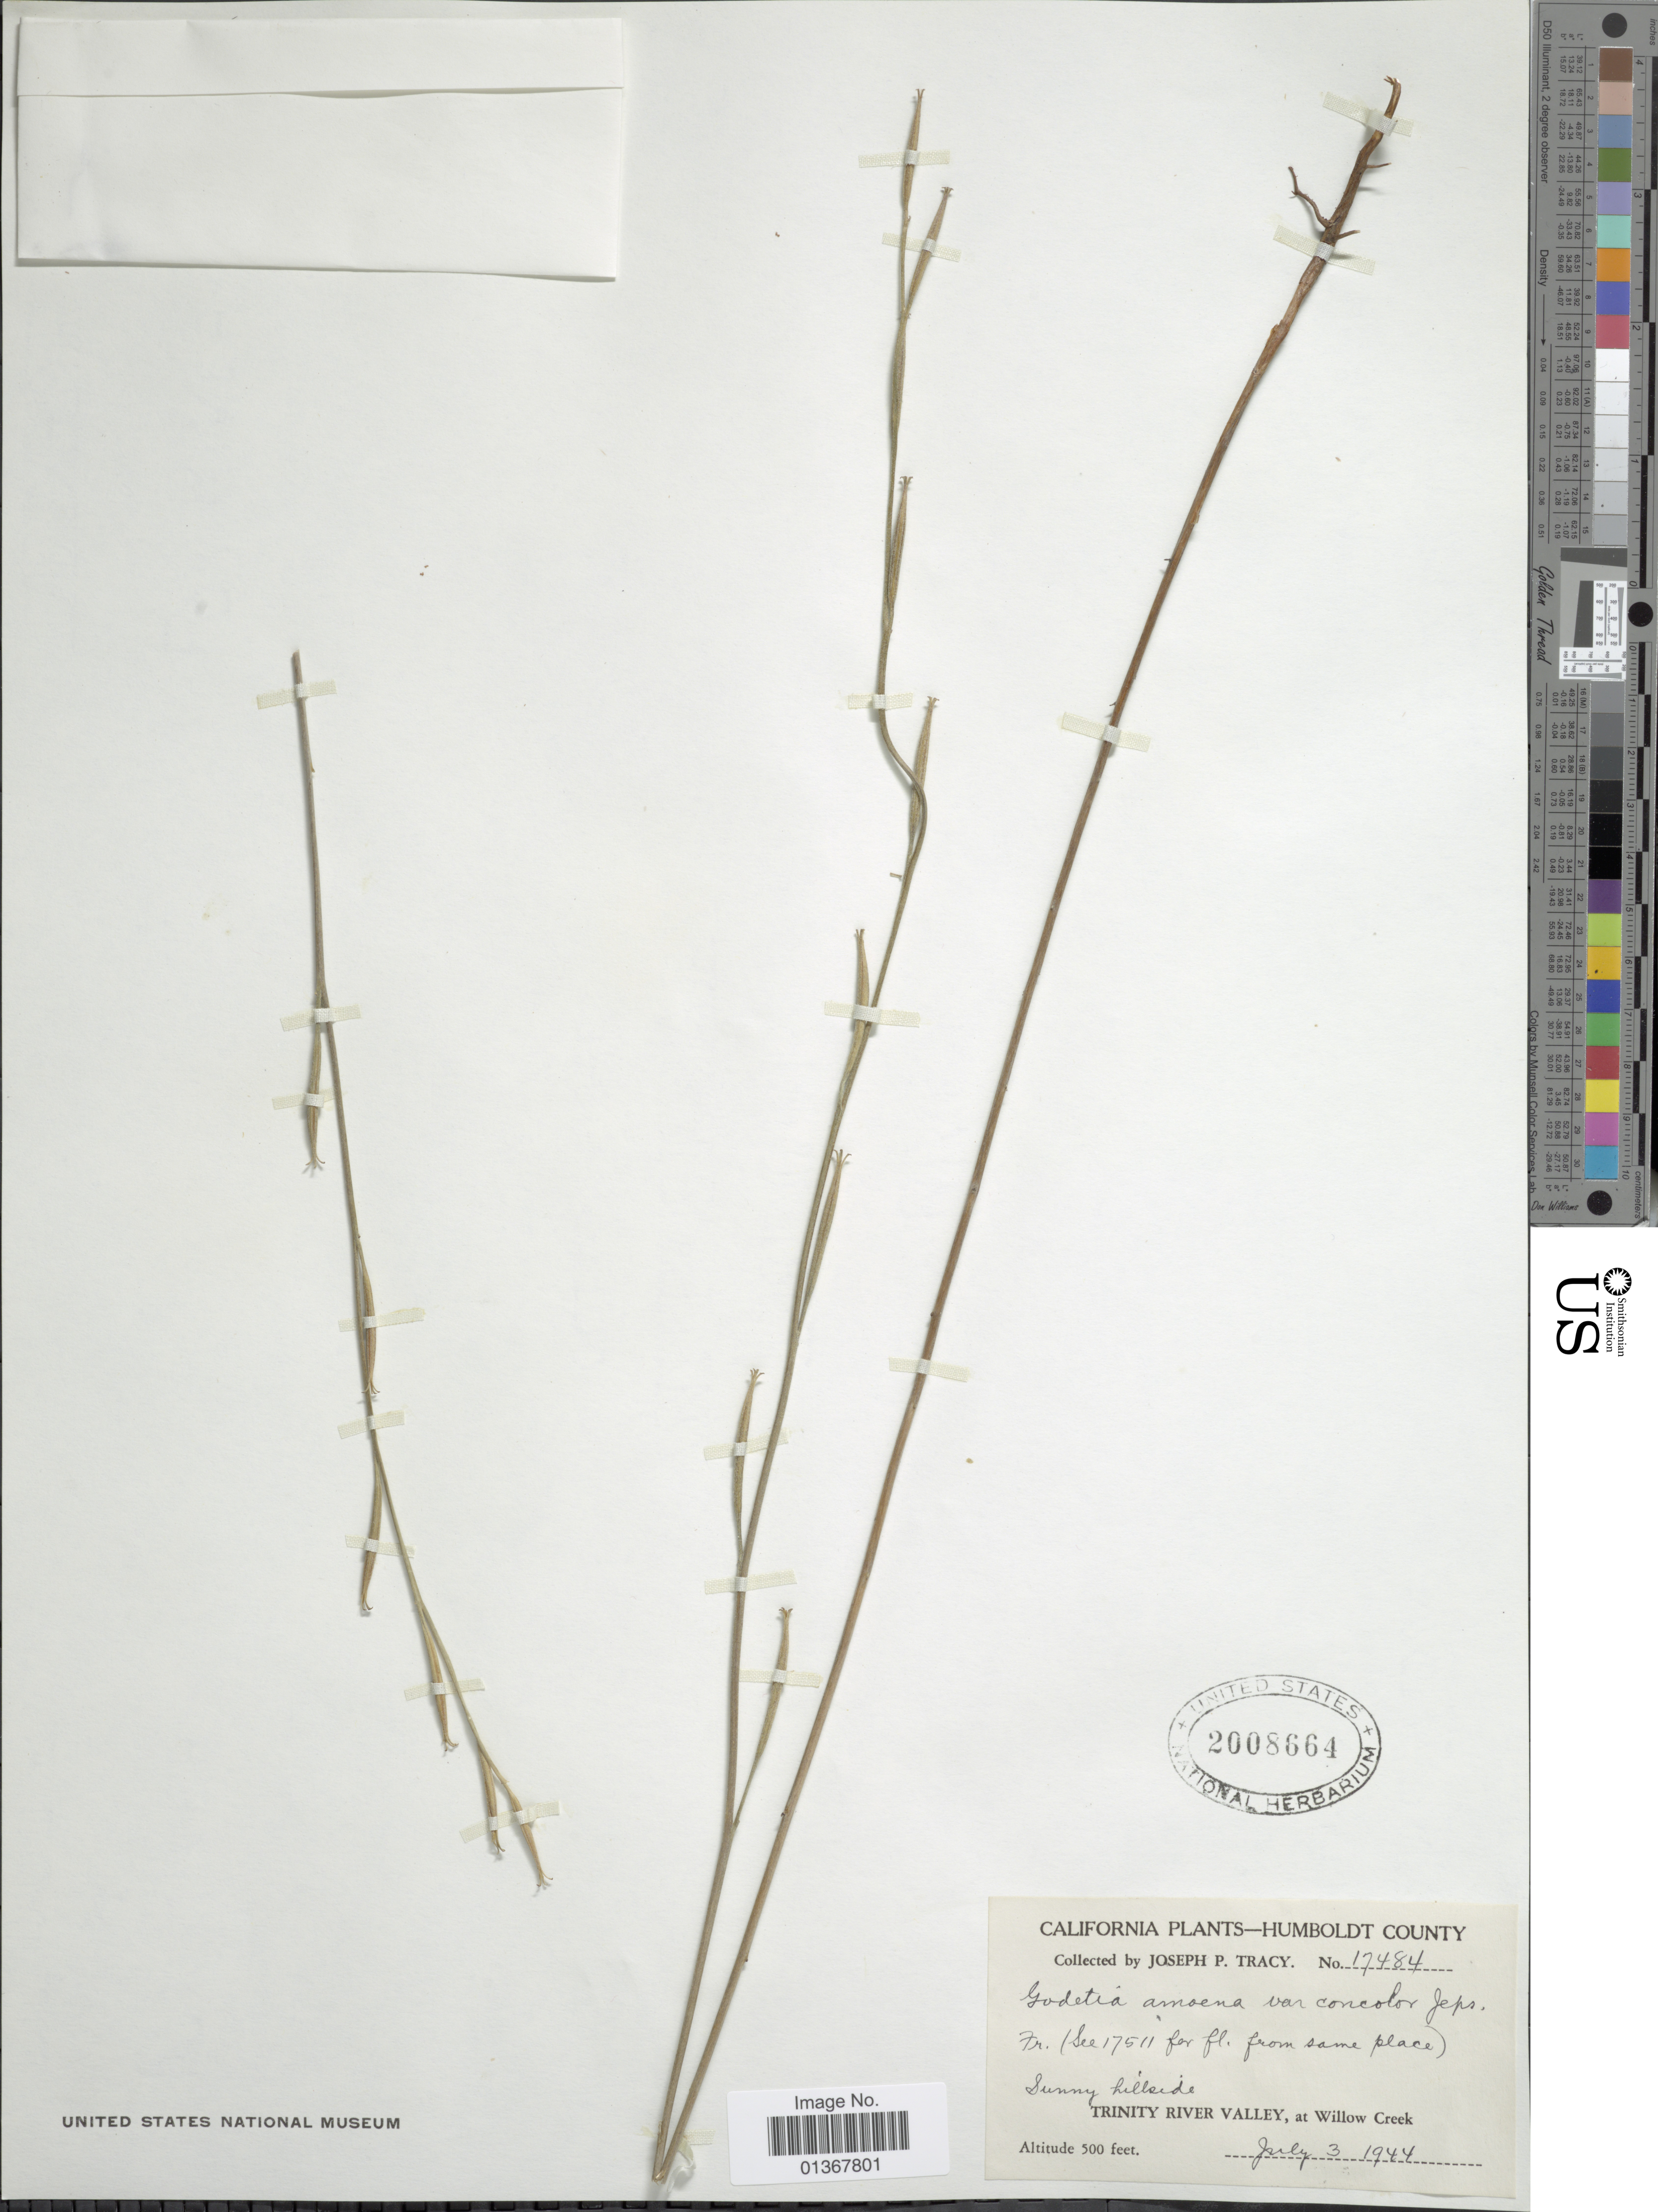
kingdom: Plantae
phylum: Tracheophyta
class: Magnoliopsida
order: Myrtales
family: Onagraceae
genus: Clarkia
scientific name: Clarkia amoena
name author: (Lehm.) A. Nelson & J.F. Macbr.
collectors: J. Tracy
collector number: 17484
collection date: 1944-07-03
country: United States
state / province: California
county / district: Humboldt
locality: Humboldt County, Sunny hillside, Trinity River Valley, at Willow Creek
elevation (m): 152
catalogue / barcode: US 2008664